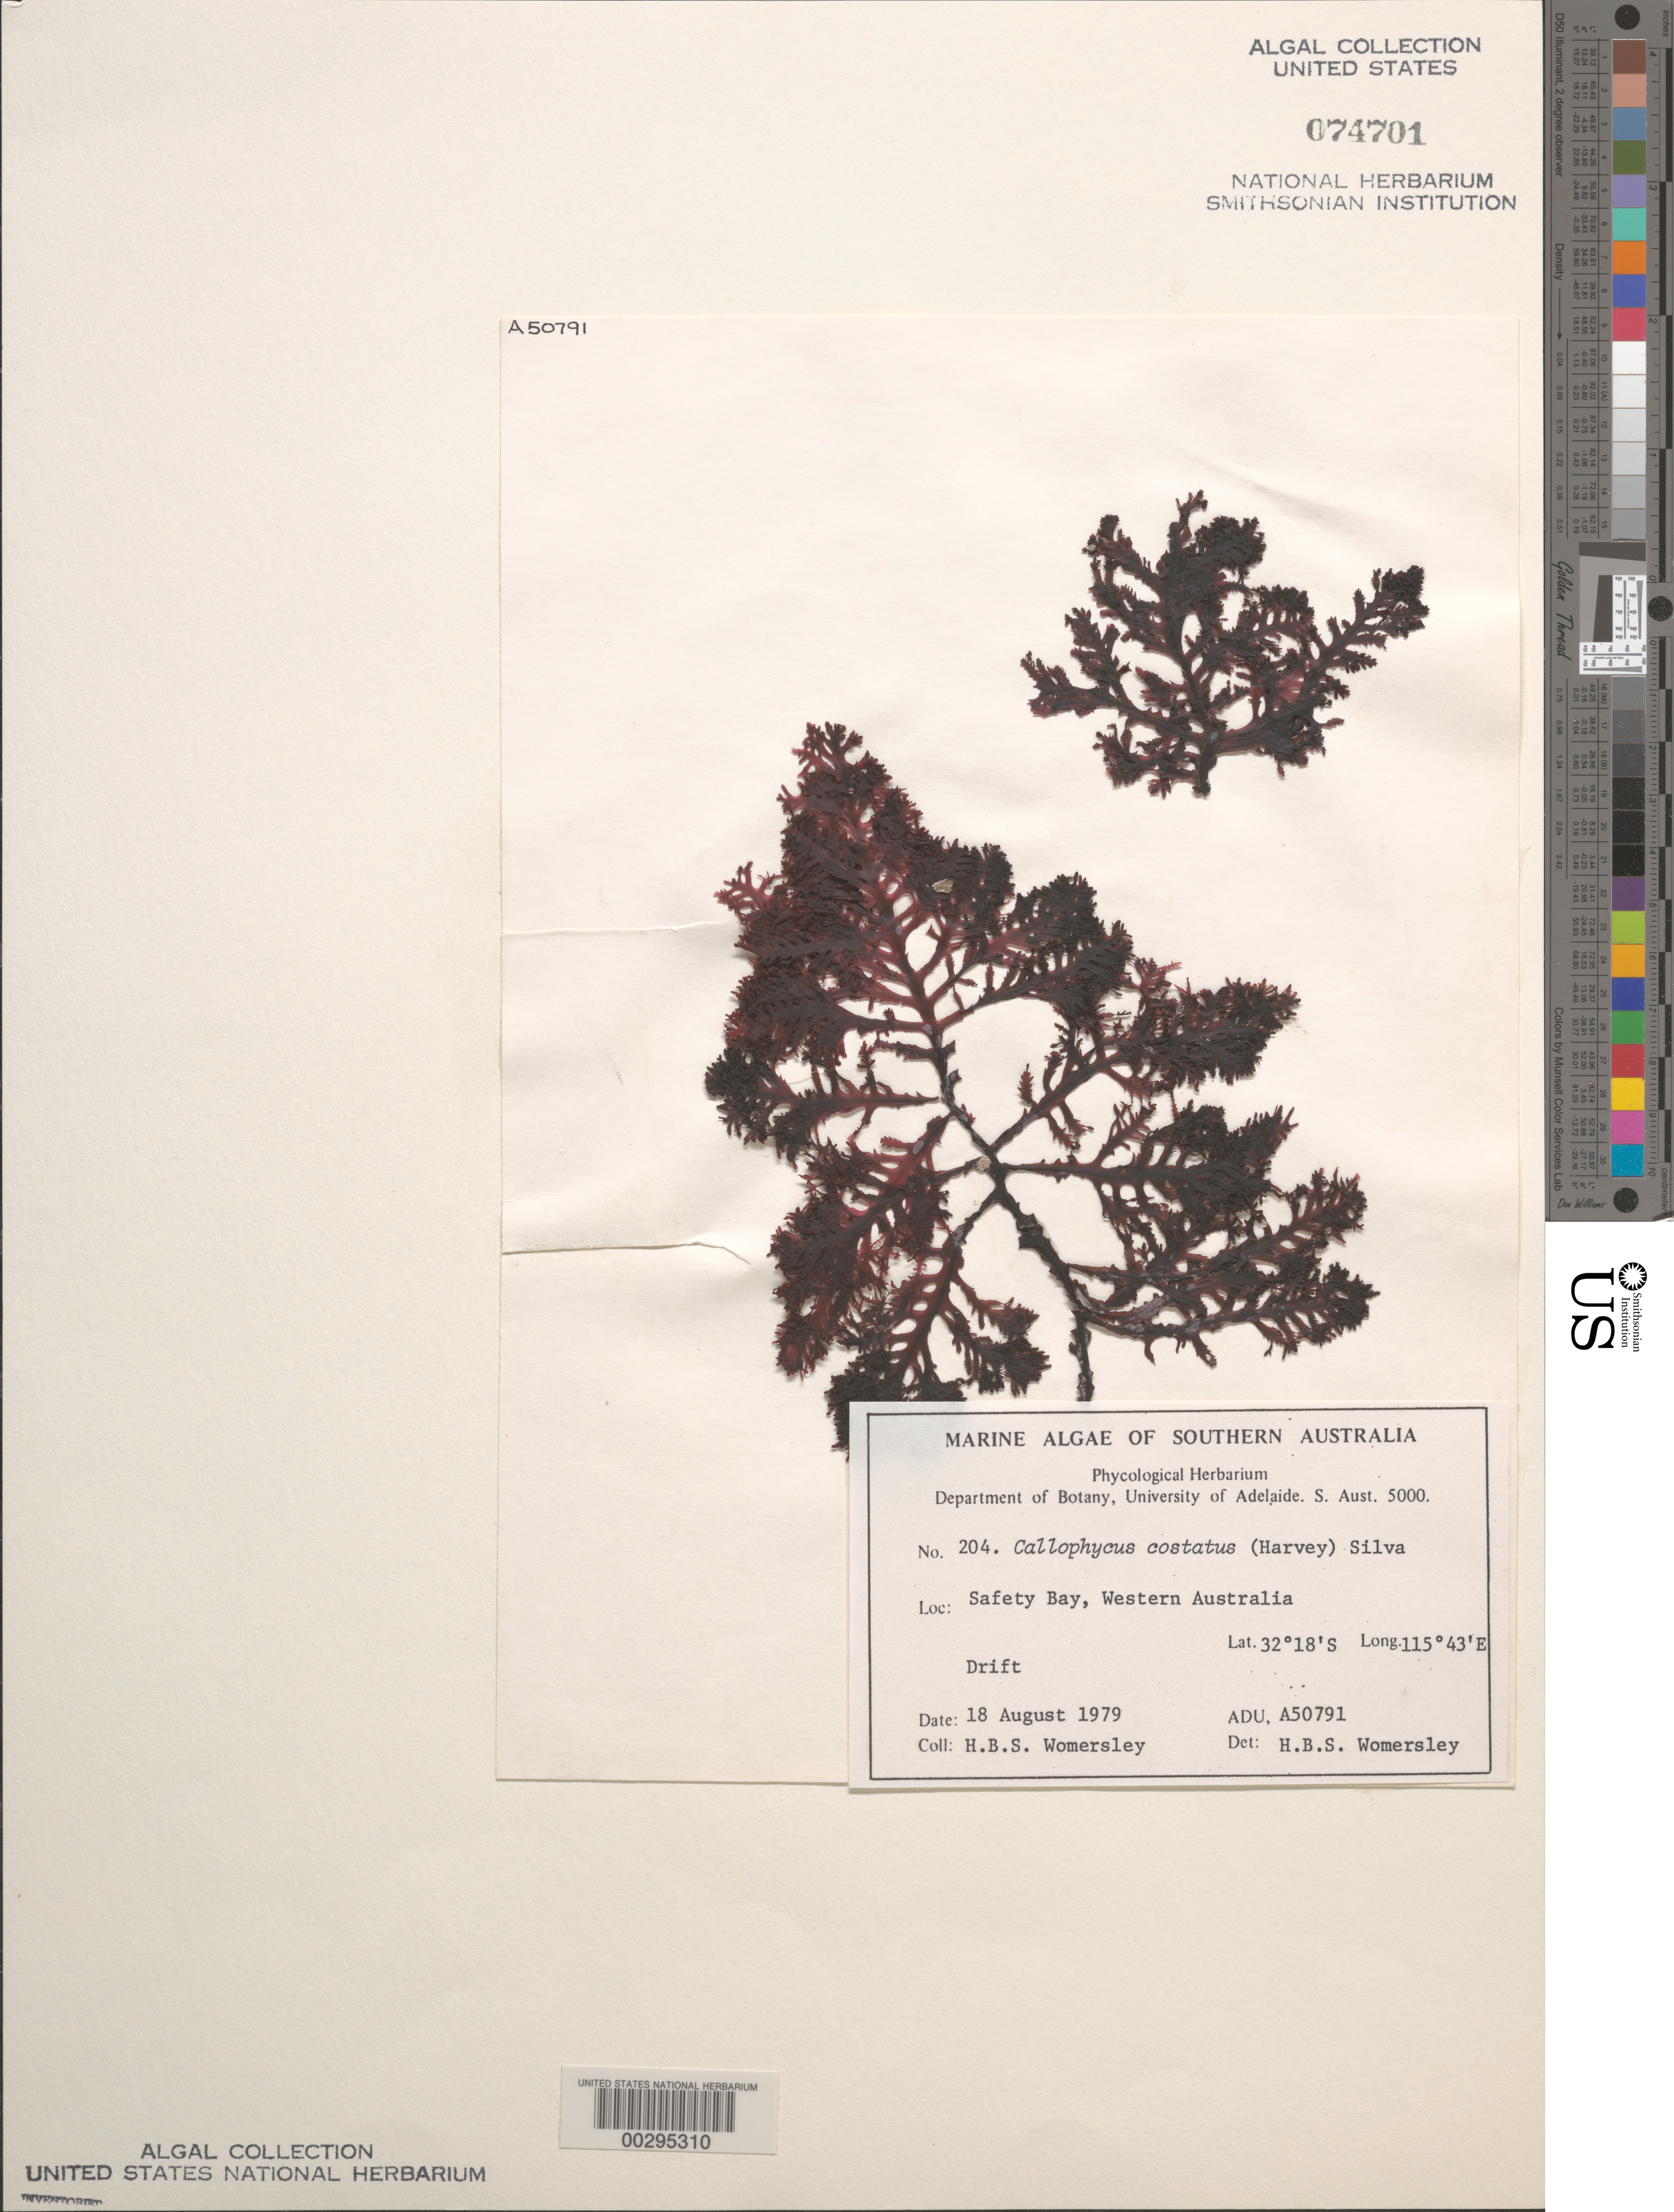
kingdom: Plantae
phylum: Rhodophyta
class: Florideophyceae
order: Gigartinales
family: Solieriaceae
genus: Callophycus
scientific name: Callophycus costatus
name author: (Harv.) P.C. Silva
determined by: Womersley, H. B. S.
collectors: H. B. S. Womersley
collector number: ADU A50791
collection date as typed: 18 Aug 1979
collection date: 1979-08-18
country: Australia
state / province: Western Australia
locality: Safety Bay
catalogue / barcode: US 74701